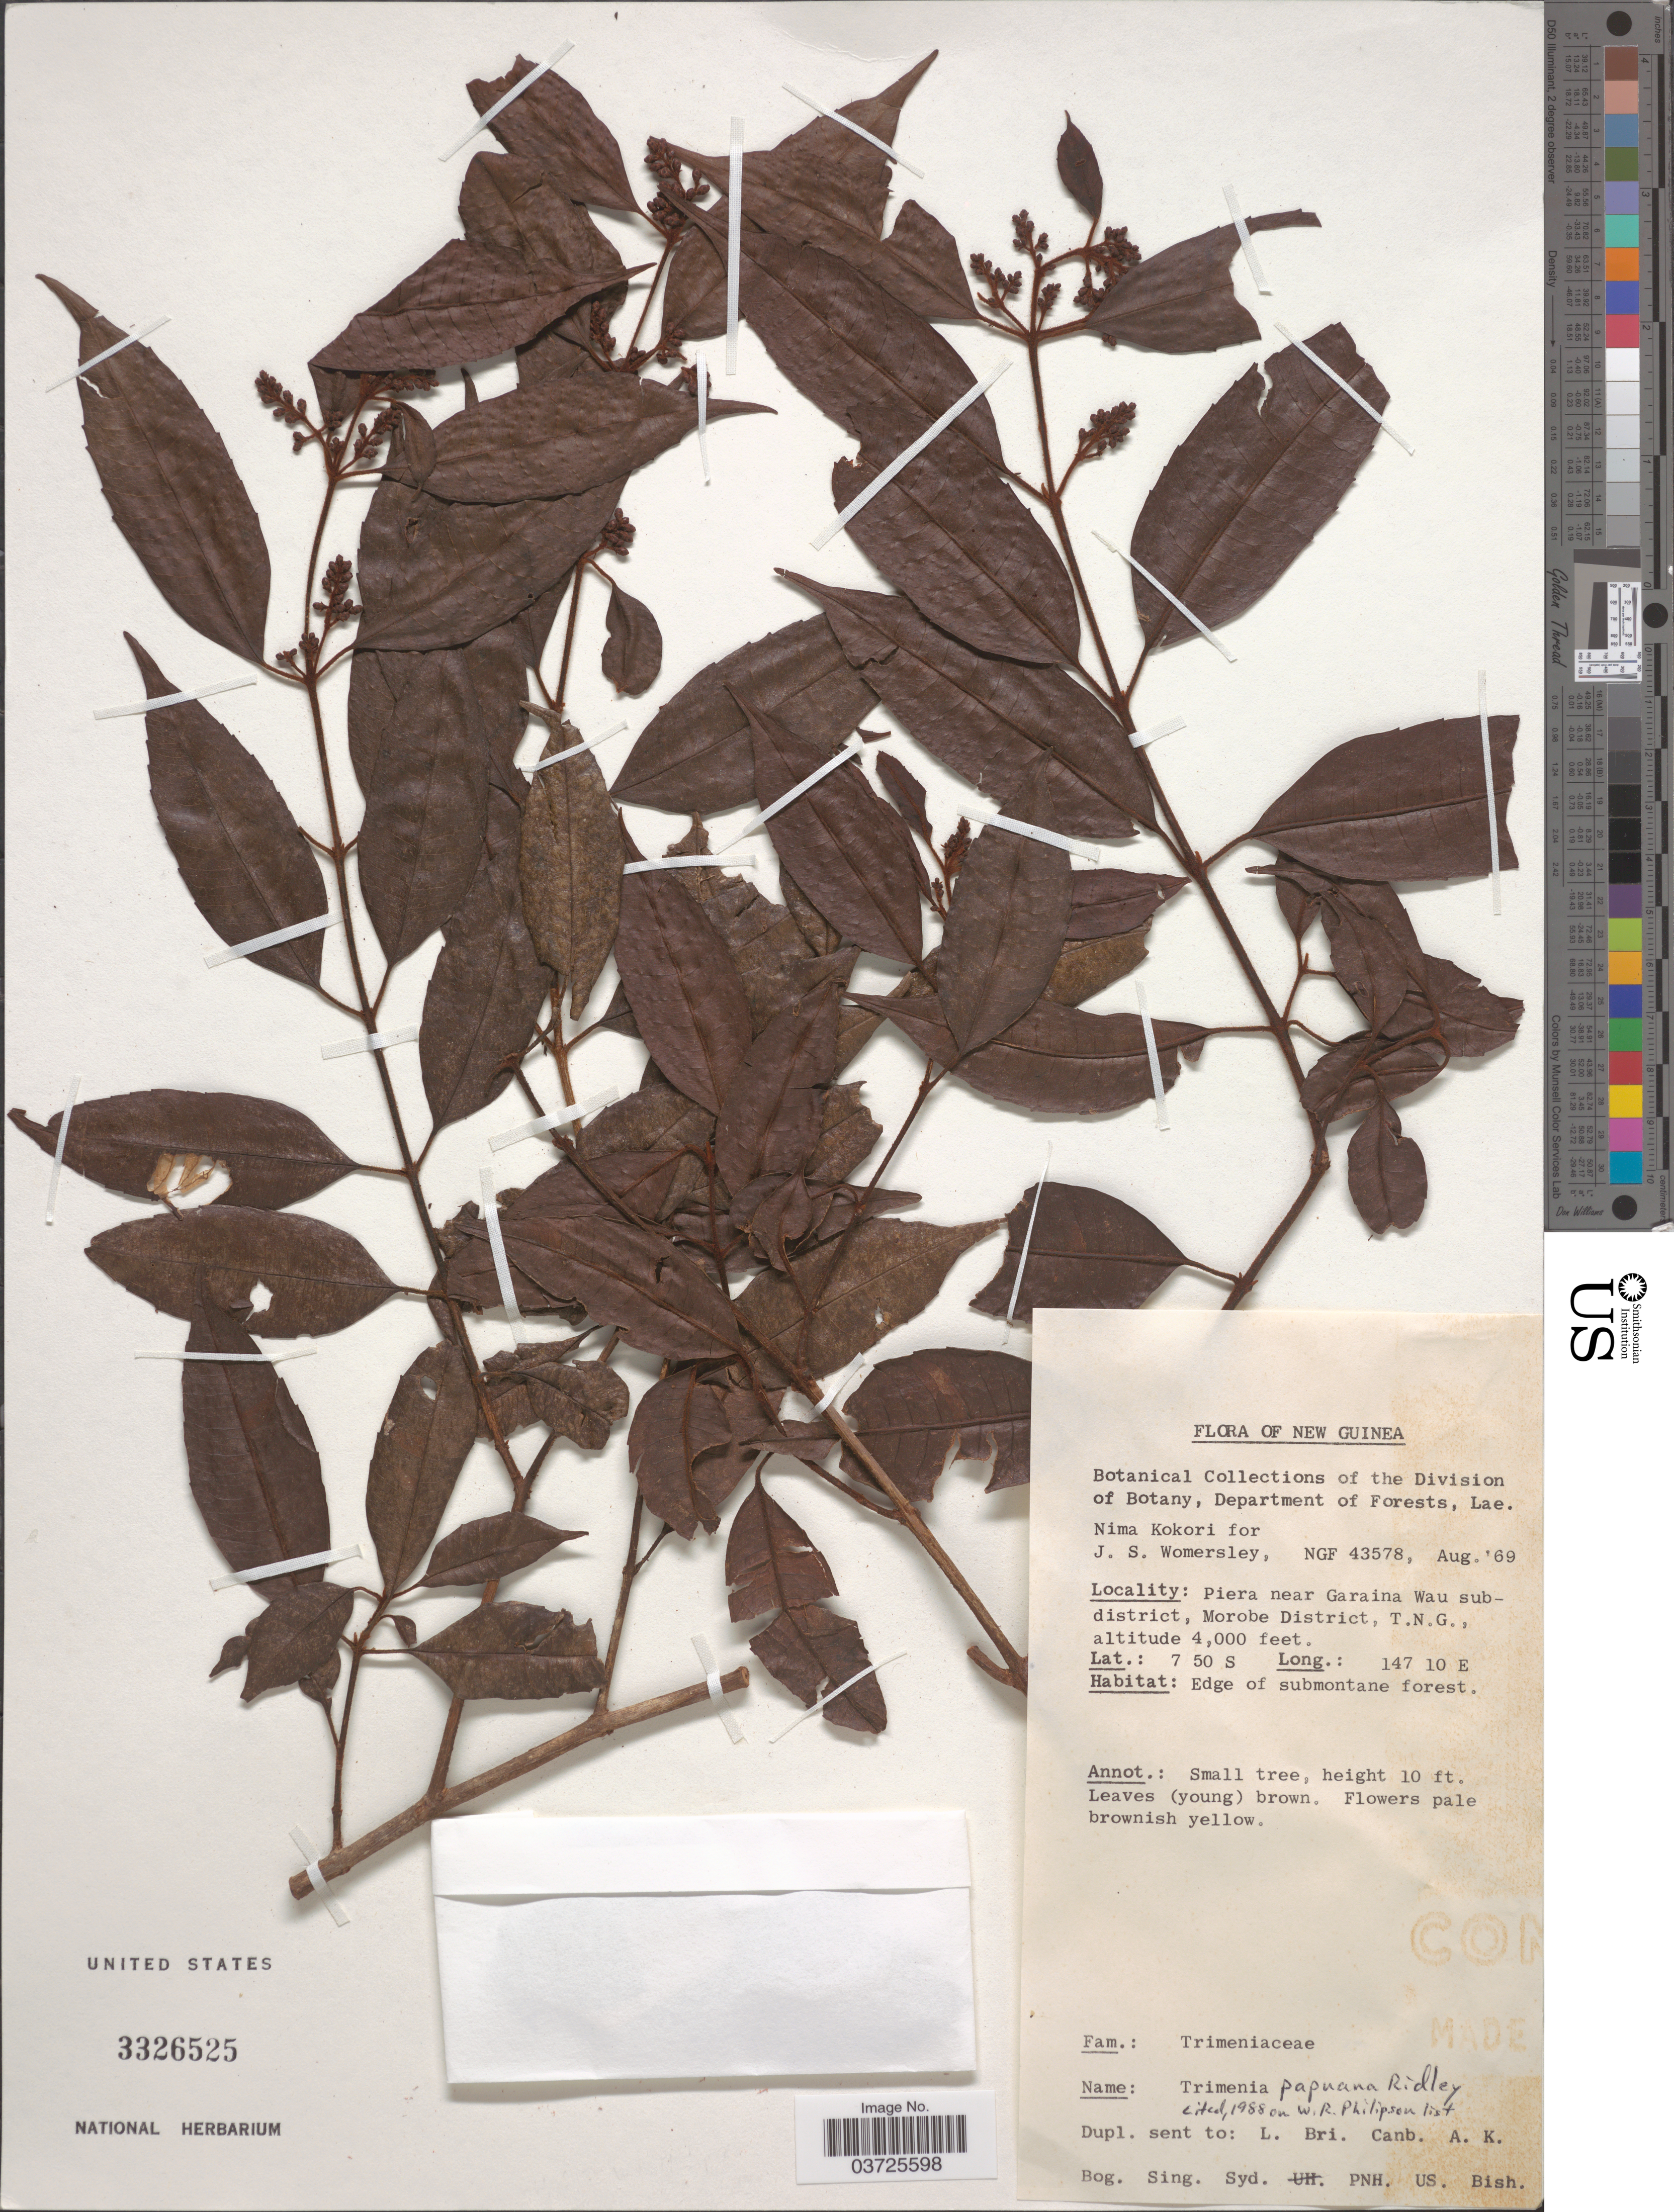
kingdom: Plantae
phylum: Tracheophyta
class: Magnoliopsida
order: Austrobaileyales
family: Trimeniaceae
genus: Trimenia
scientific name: Trimenia papuana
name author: Ridl.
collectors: J. S. Womersley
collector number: NGF43578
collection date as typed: Transcribed d/m/y: /8/69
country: Papua New Guinea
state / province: Morobe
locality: New Guinea. Piera near Garaina Wau subdistrict, Morobe District, T.N.G.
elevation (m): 1219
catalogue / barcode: US 3326525